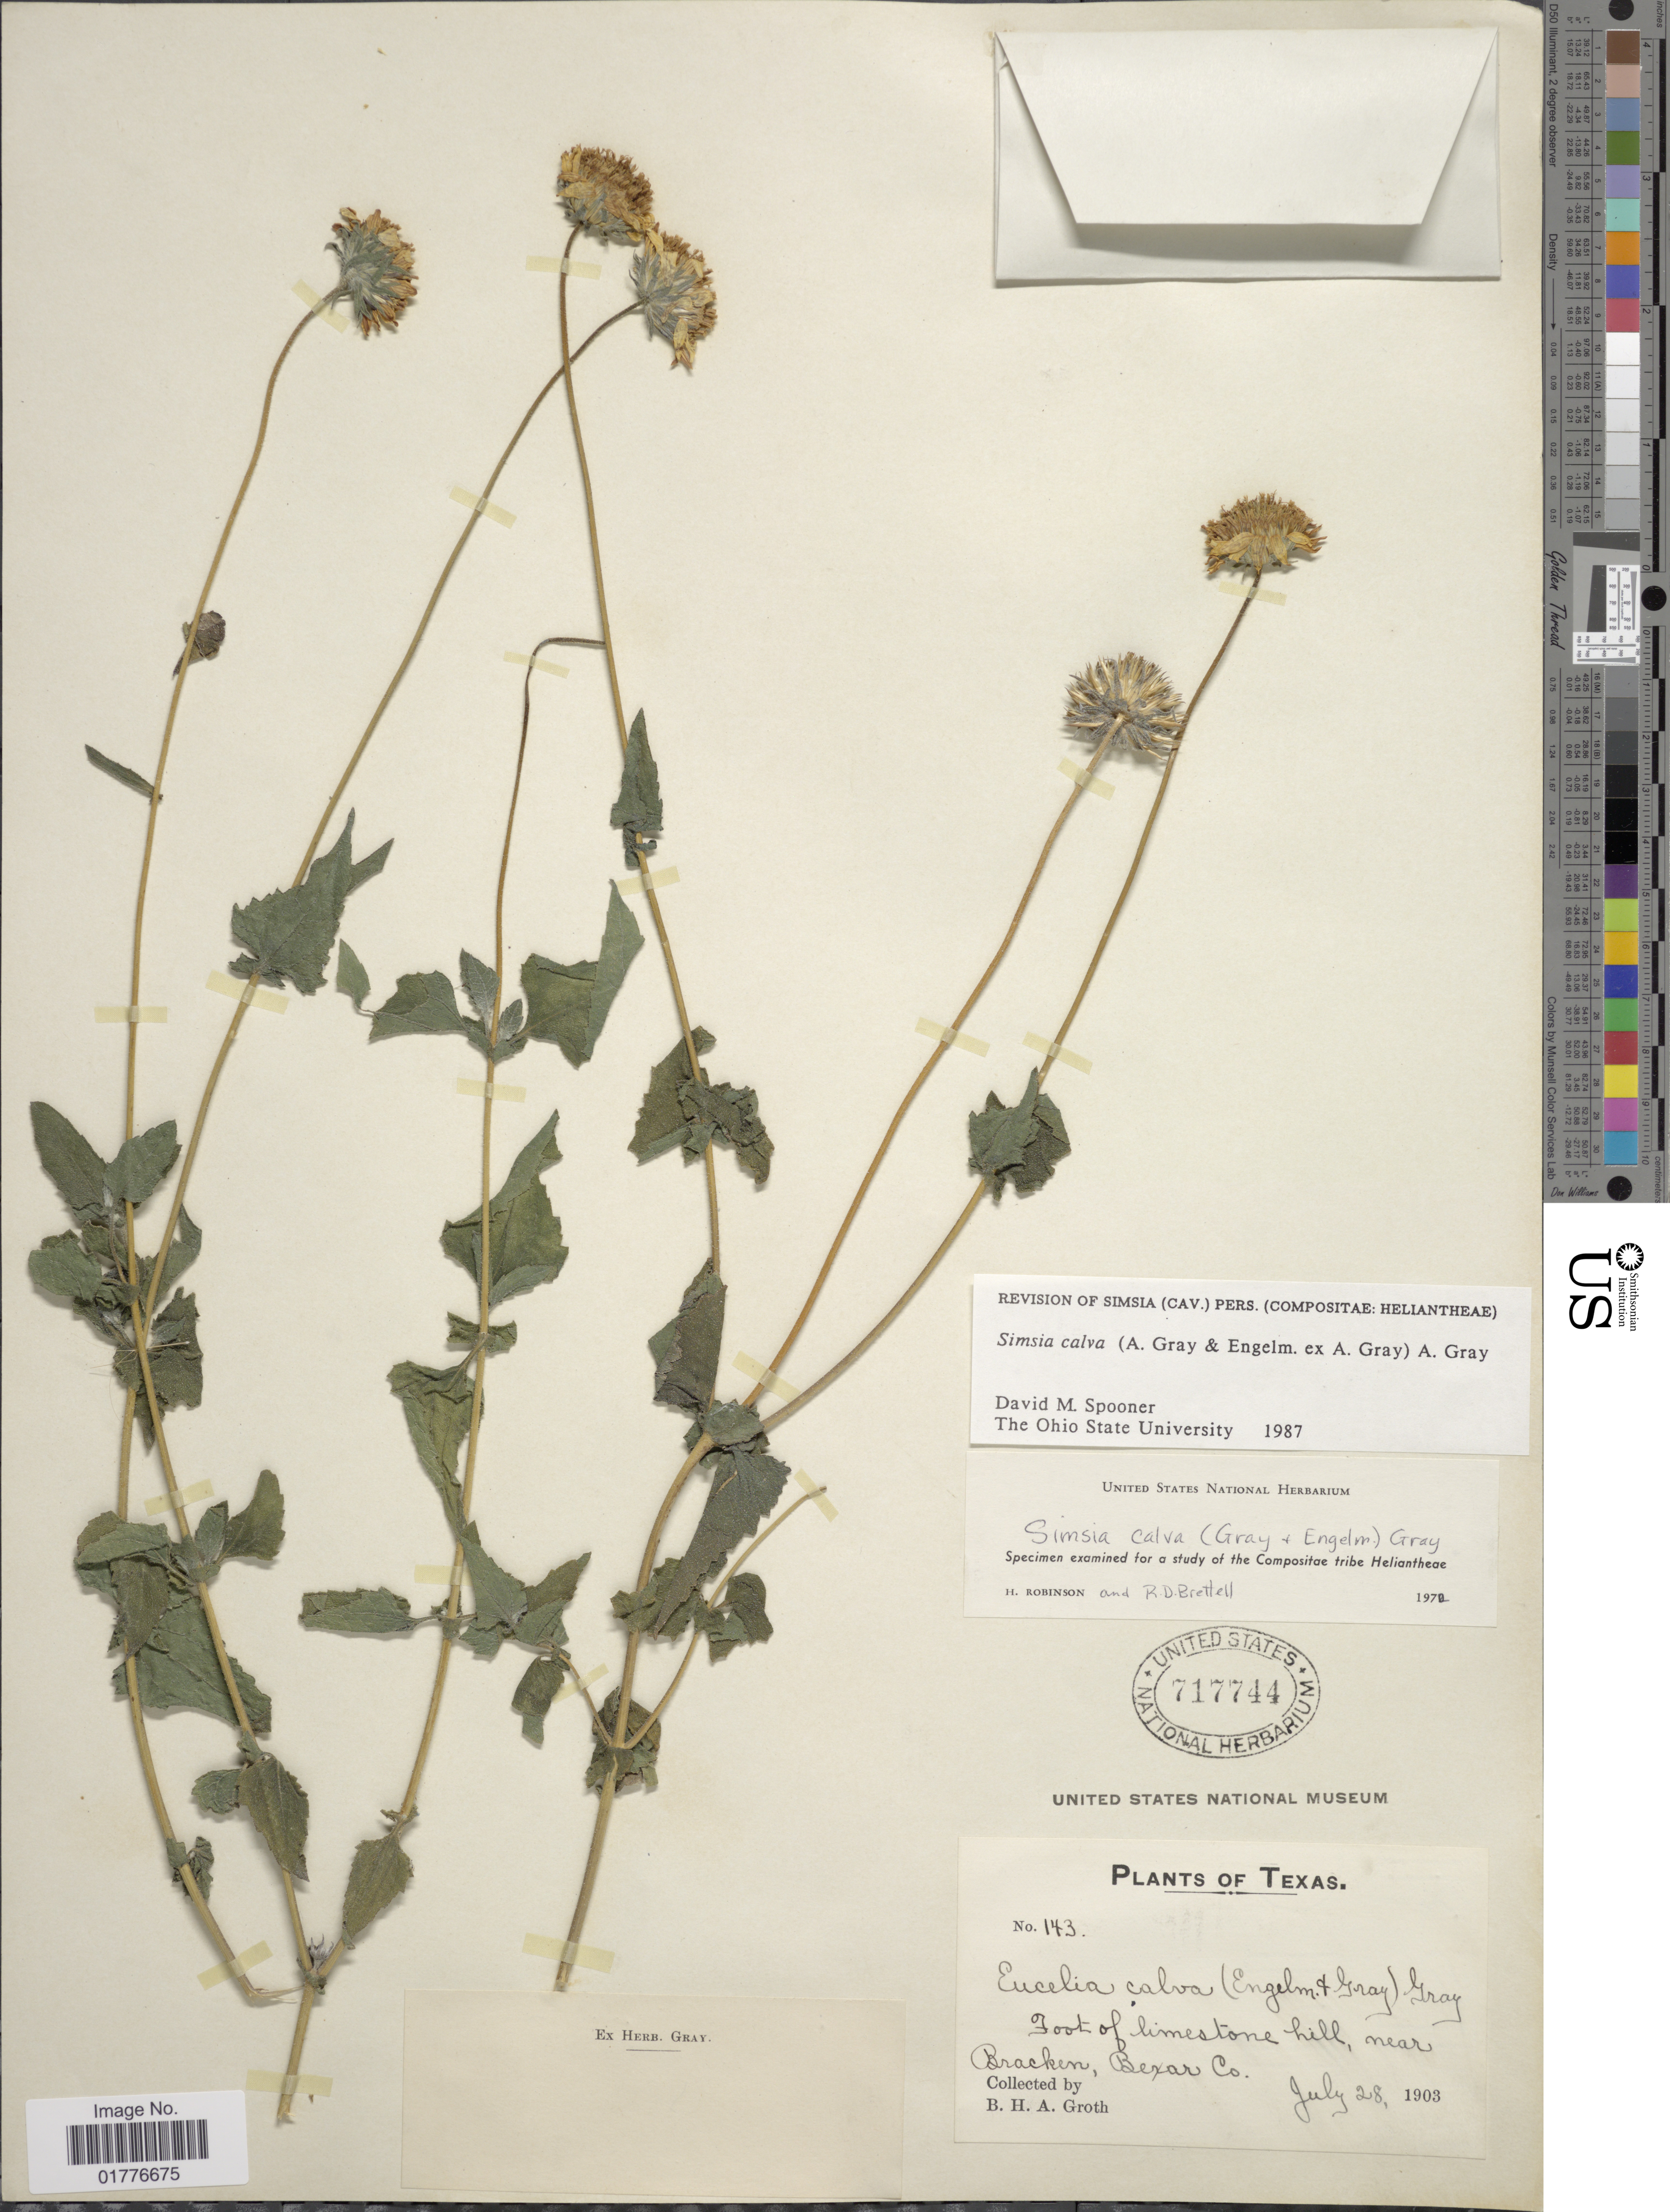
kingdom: Plantae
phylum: Tracheophyta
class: Magnoliopsida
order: Asterales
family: Asteraceae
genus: Simsia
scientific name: Simsia calva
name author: A. Gray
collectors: B. Groth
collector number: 143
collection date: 1903-07-28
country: United States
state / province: Texas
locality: Foot of limestone hill, near Bracken, Bexar Co.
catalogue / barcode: US 717744